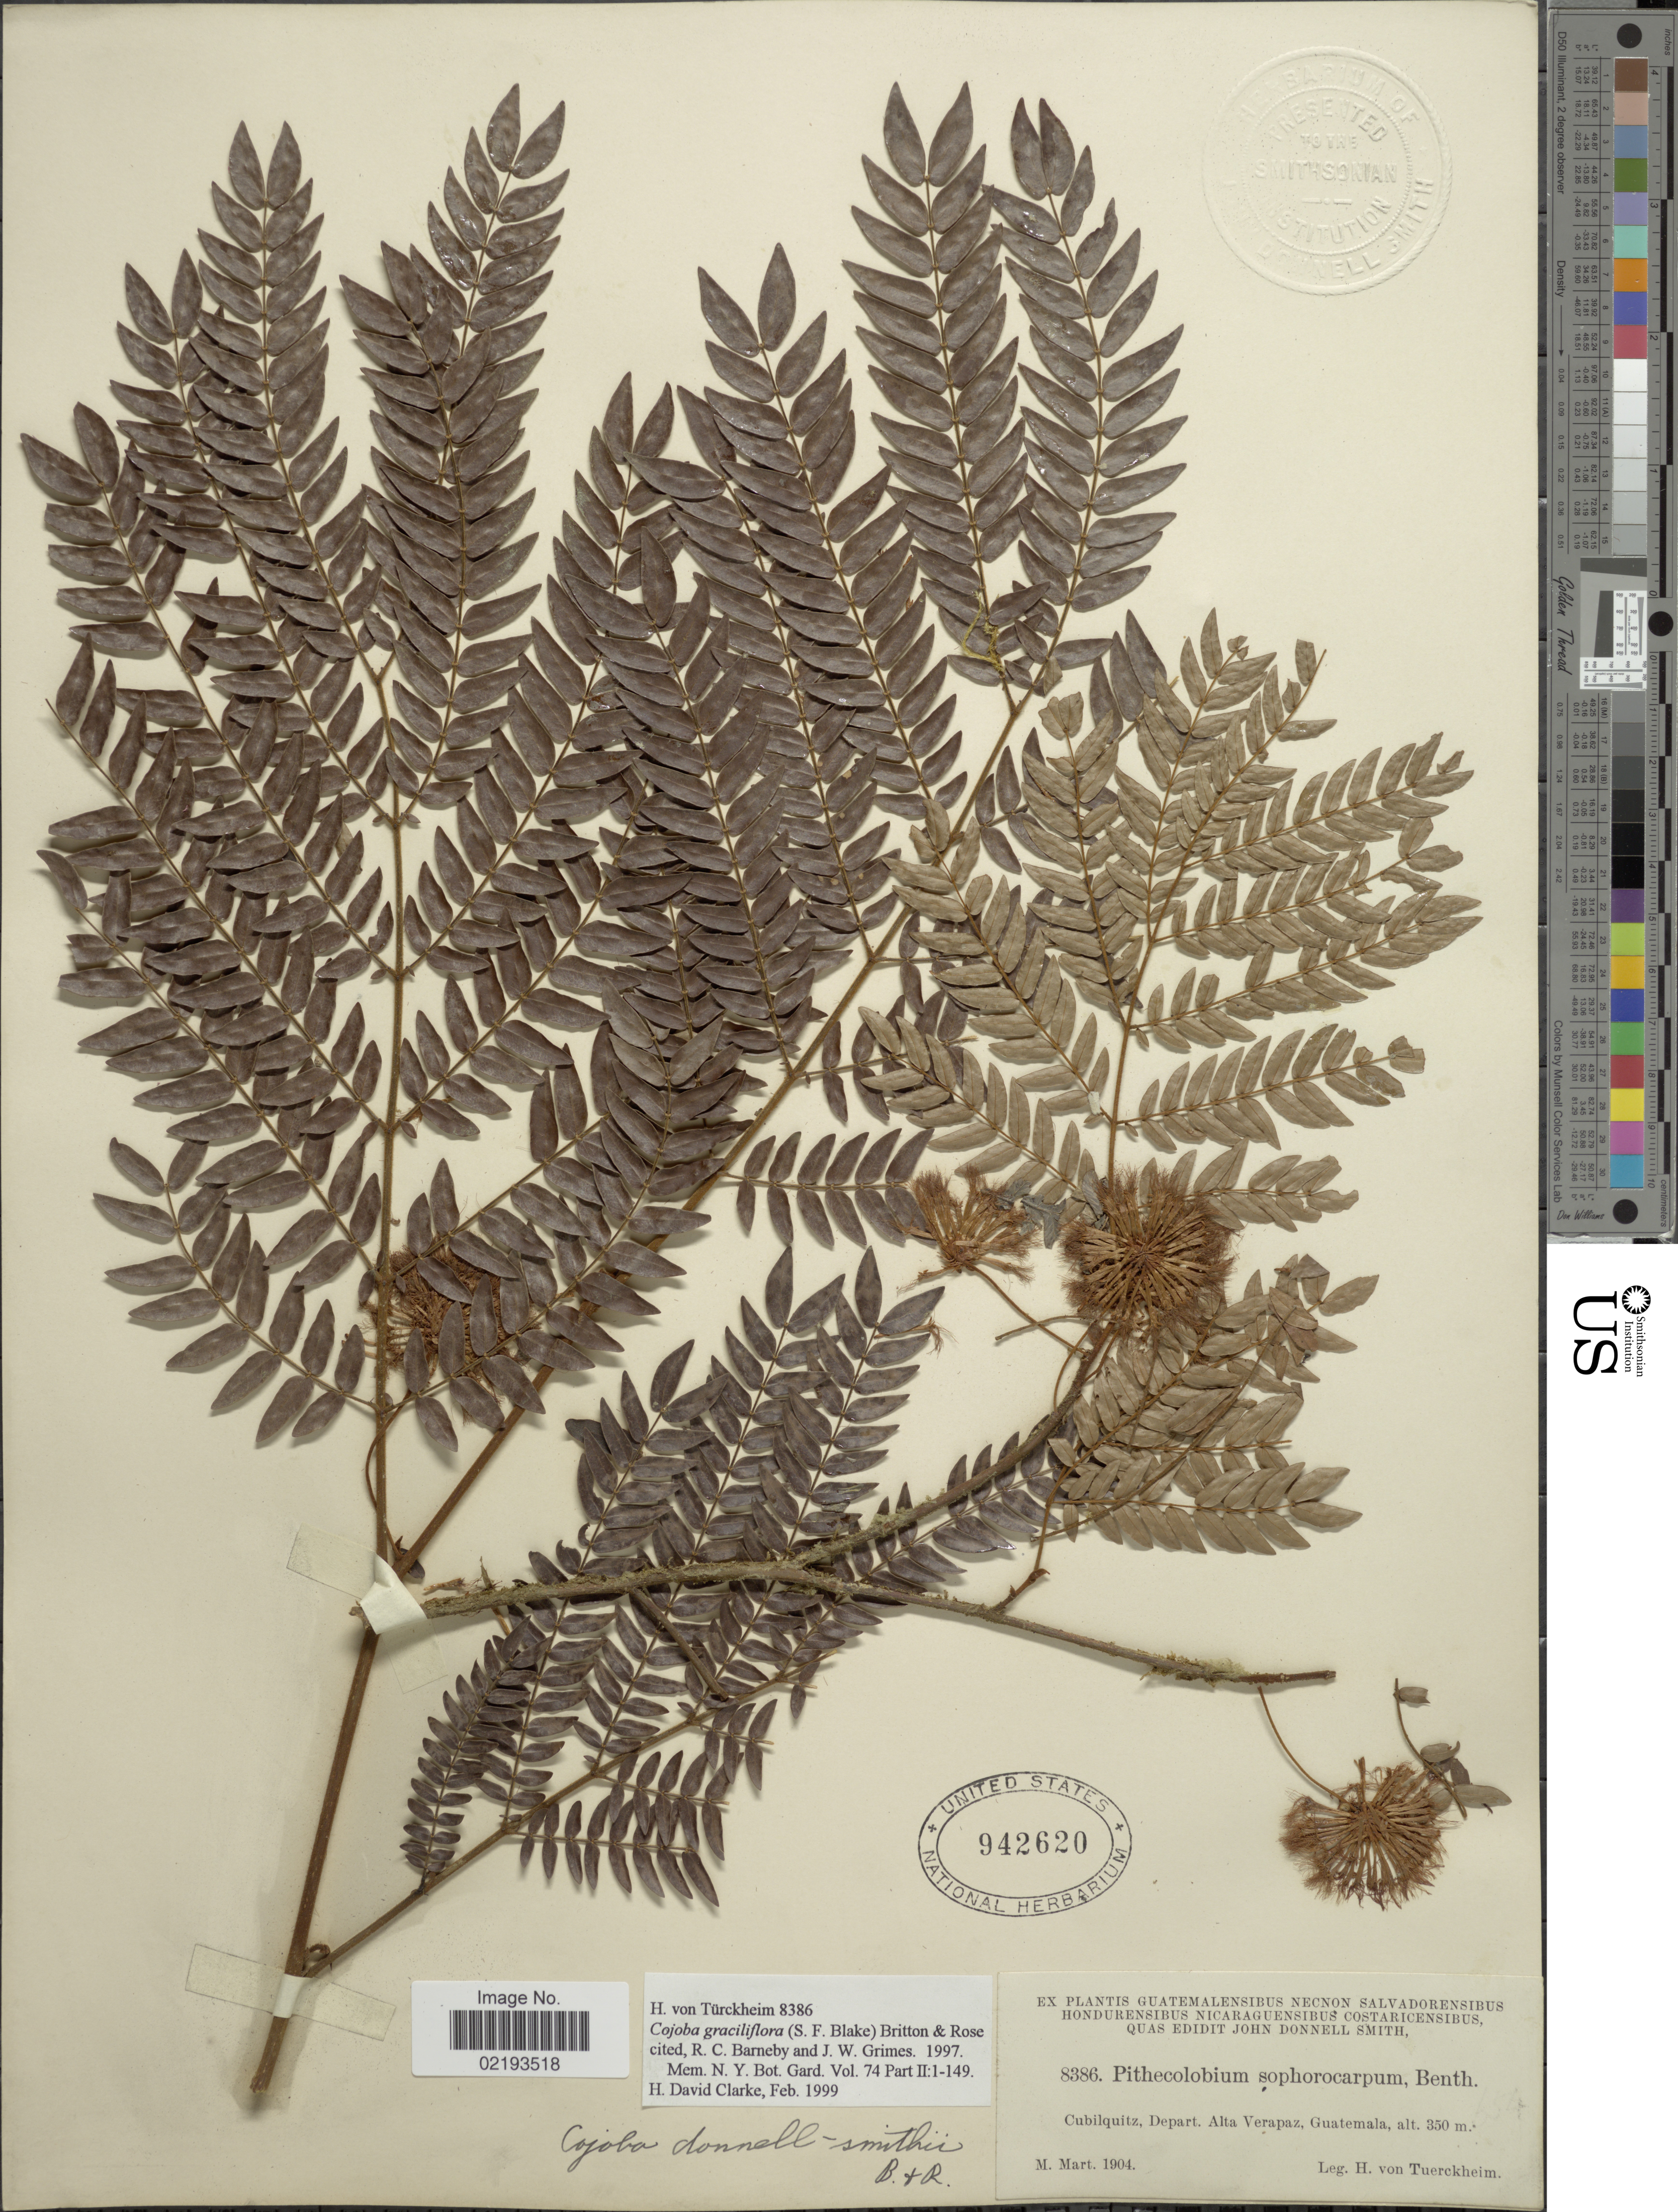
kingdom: Plantae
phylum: Tracheophyta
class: Magnoliopsida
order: Fabales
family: Fabaceae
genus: Cojoba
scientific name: Cojoba graciliflora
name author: (S.F. Blake) Britton & Rose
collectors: H. von Türckheim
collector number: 8386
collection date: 1904-03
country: Guatemala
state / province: Alta Verapaz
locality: Cubilquitz, Depart. Alta Verapaz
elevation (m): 350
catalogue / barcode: US 942620